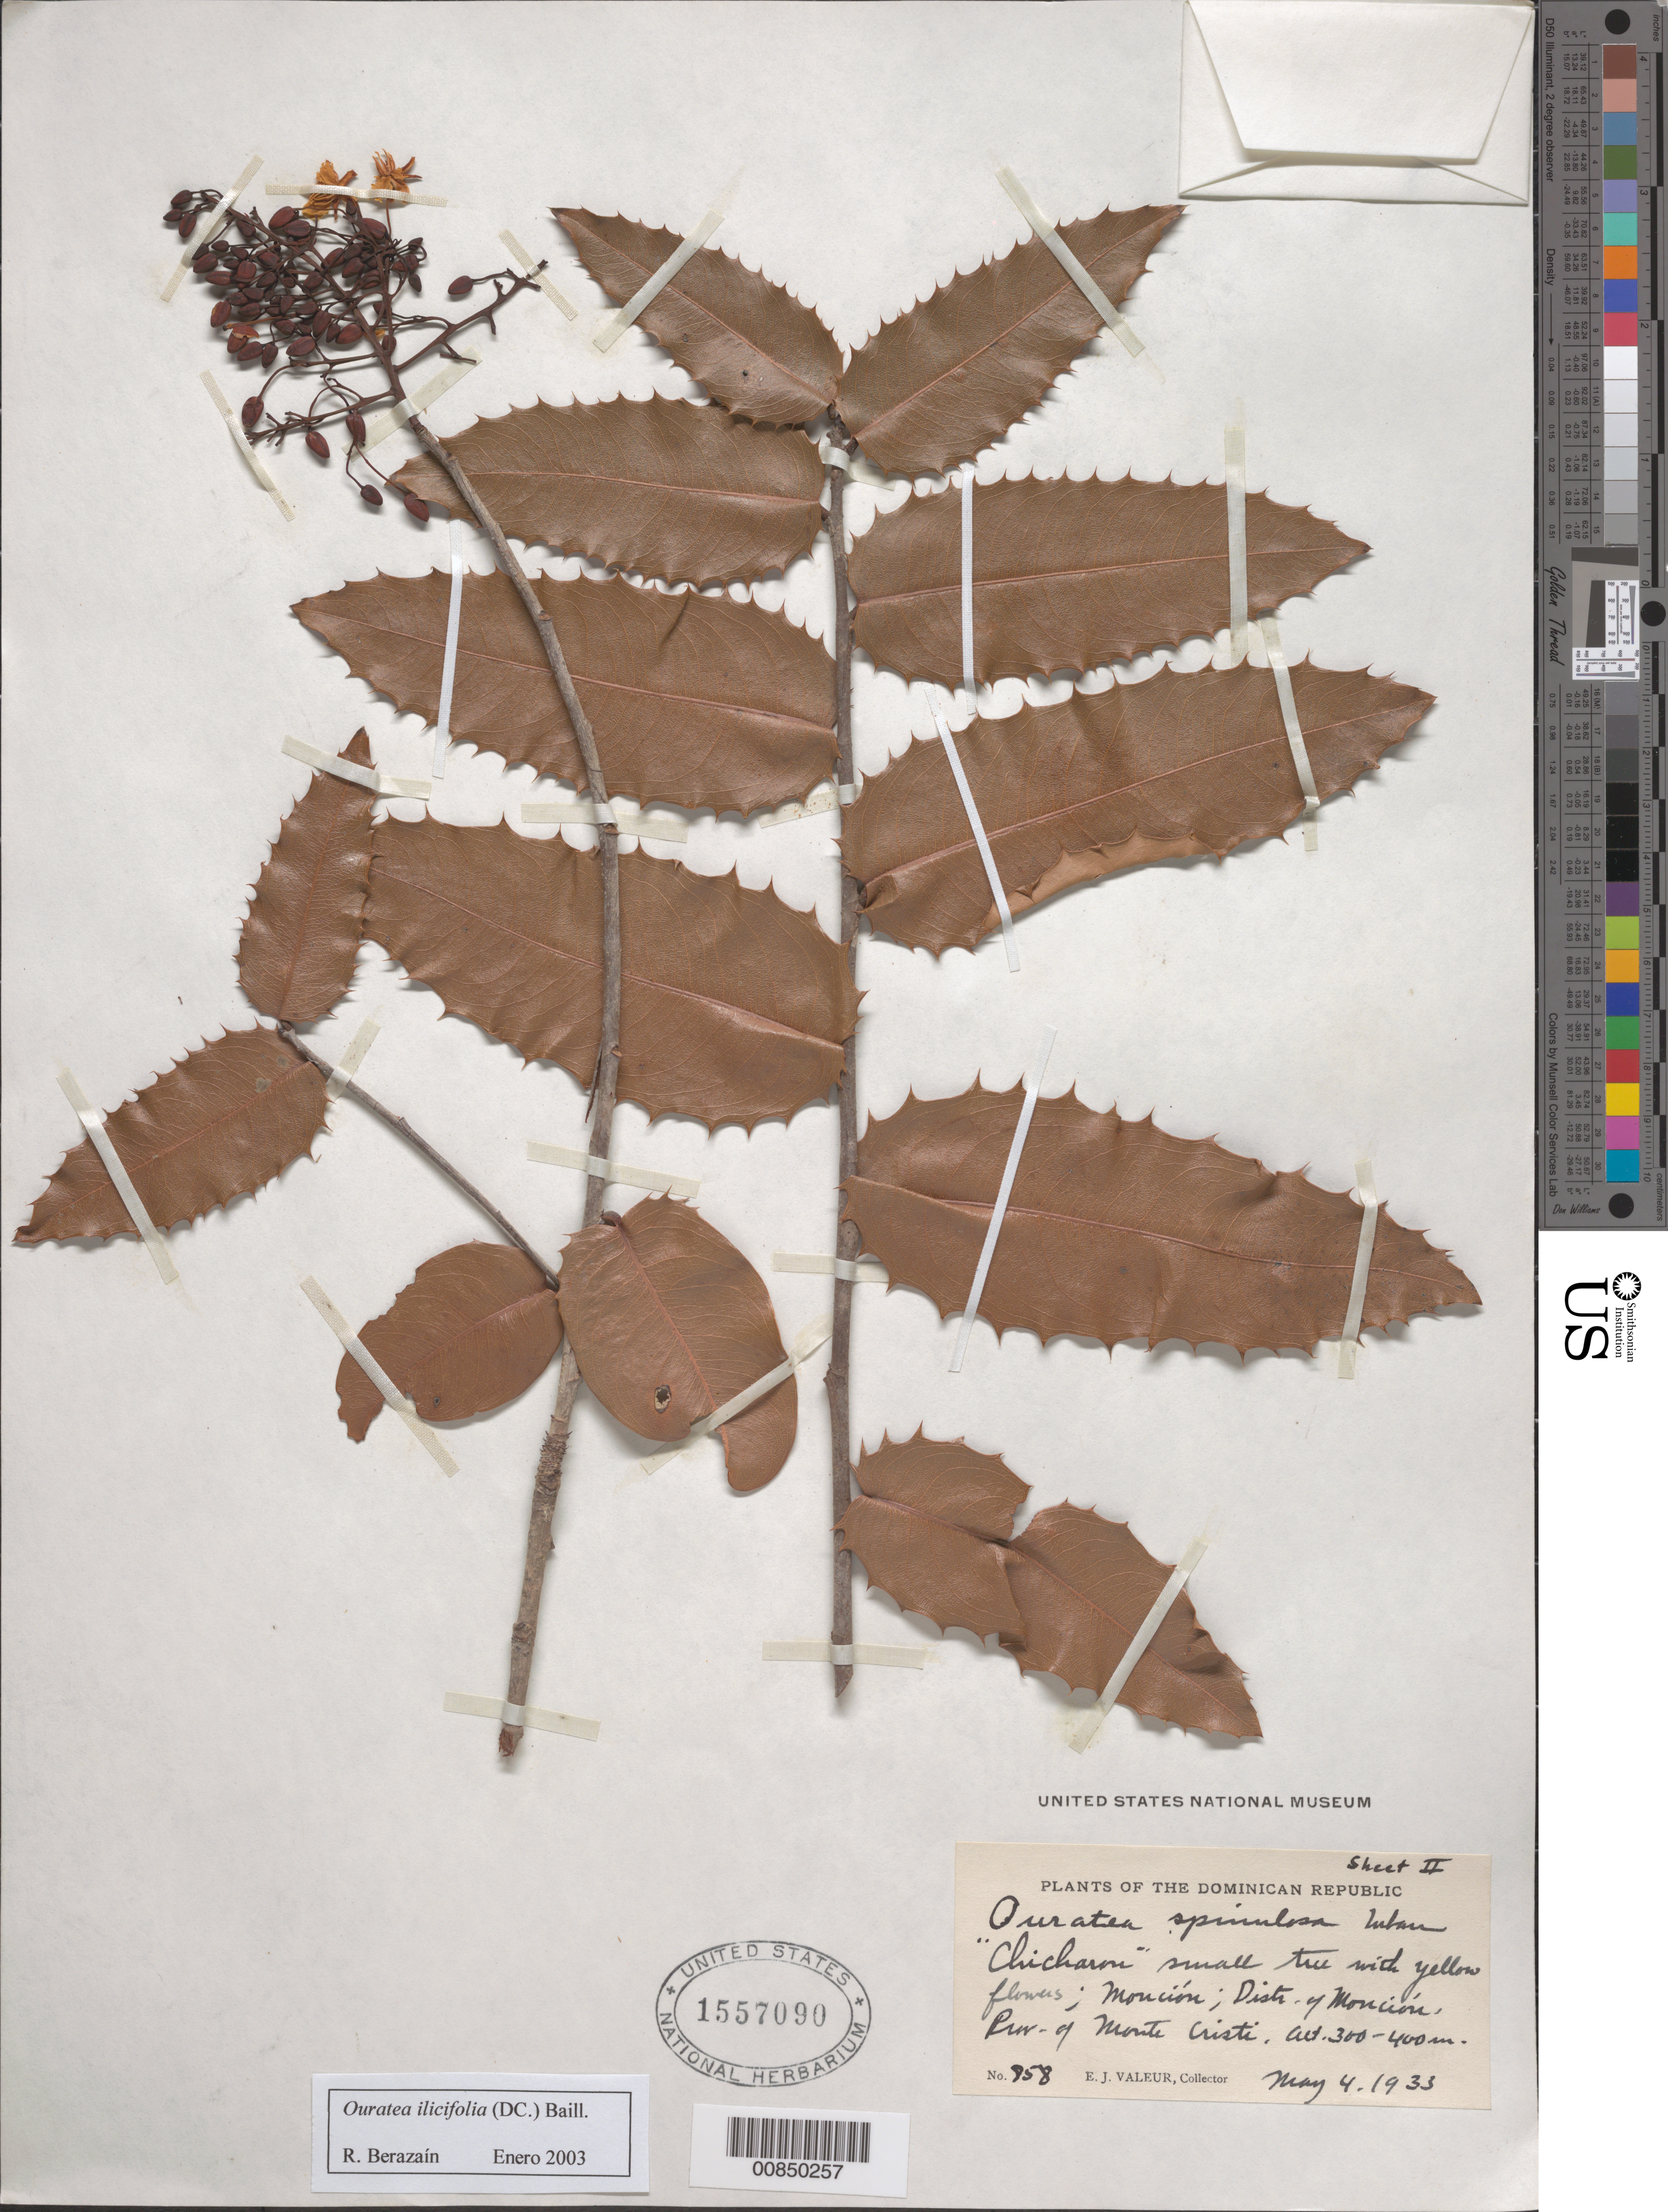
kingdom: Plantae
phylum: Tracheophyta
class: Magnoliopsida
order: Malpighiales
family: Ochnaceae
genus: Ouratea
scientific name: Ouratea ilicifolia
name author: (DC.) Baill.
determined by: Berazaín, R.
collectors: E. Valeur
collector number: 858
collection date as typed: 04 May 1933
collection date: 1933-05-04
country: Dominican Republic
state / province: Monte Cristi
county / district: Monción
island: Hispaniola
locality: Moncion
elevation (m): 300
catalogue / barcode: US 1557090